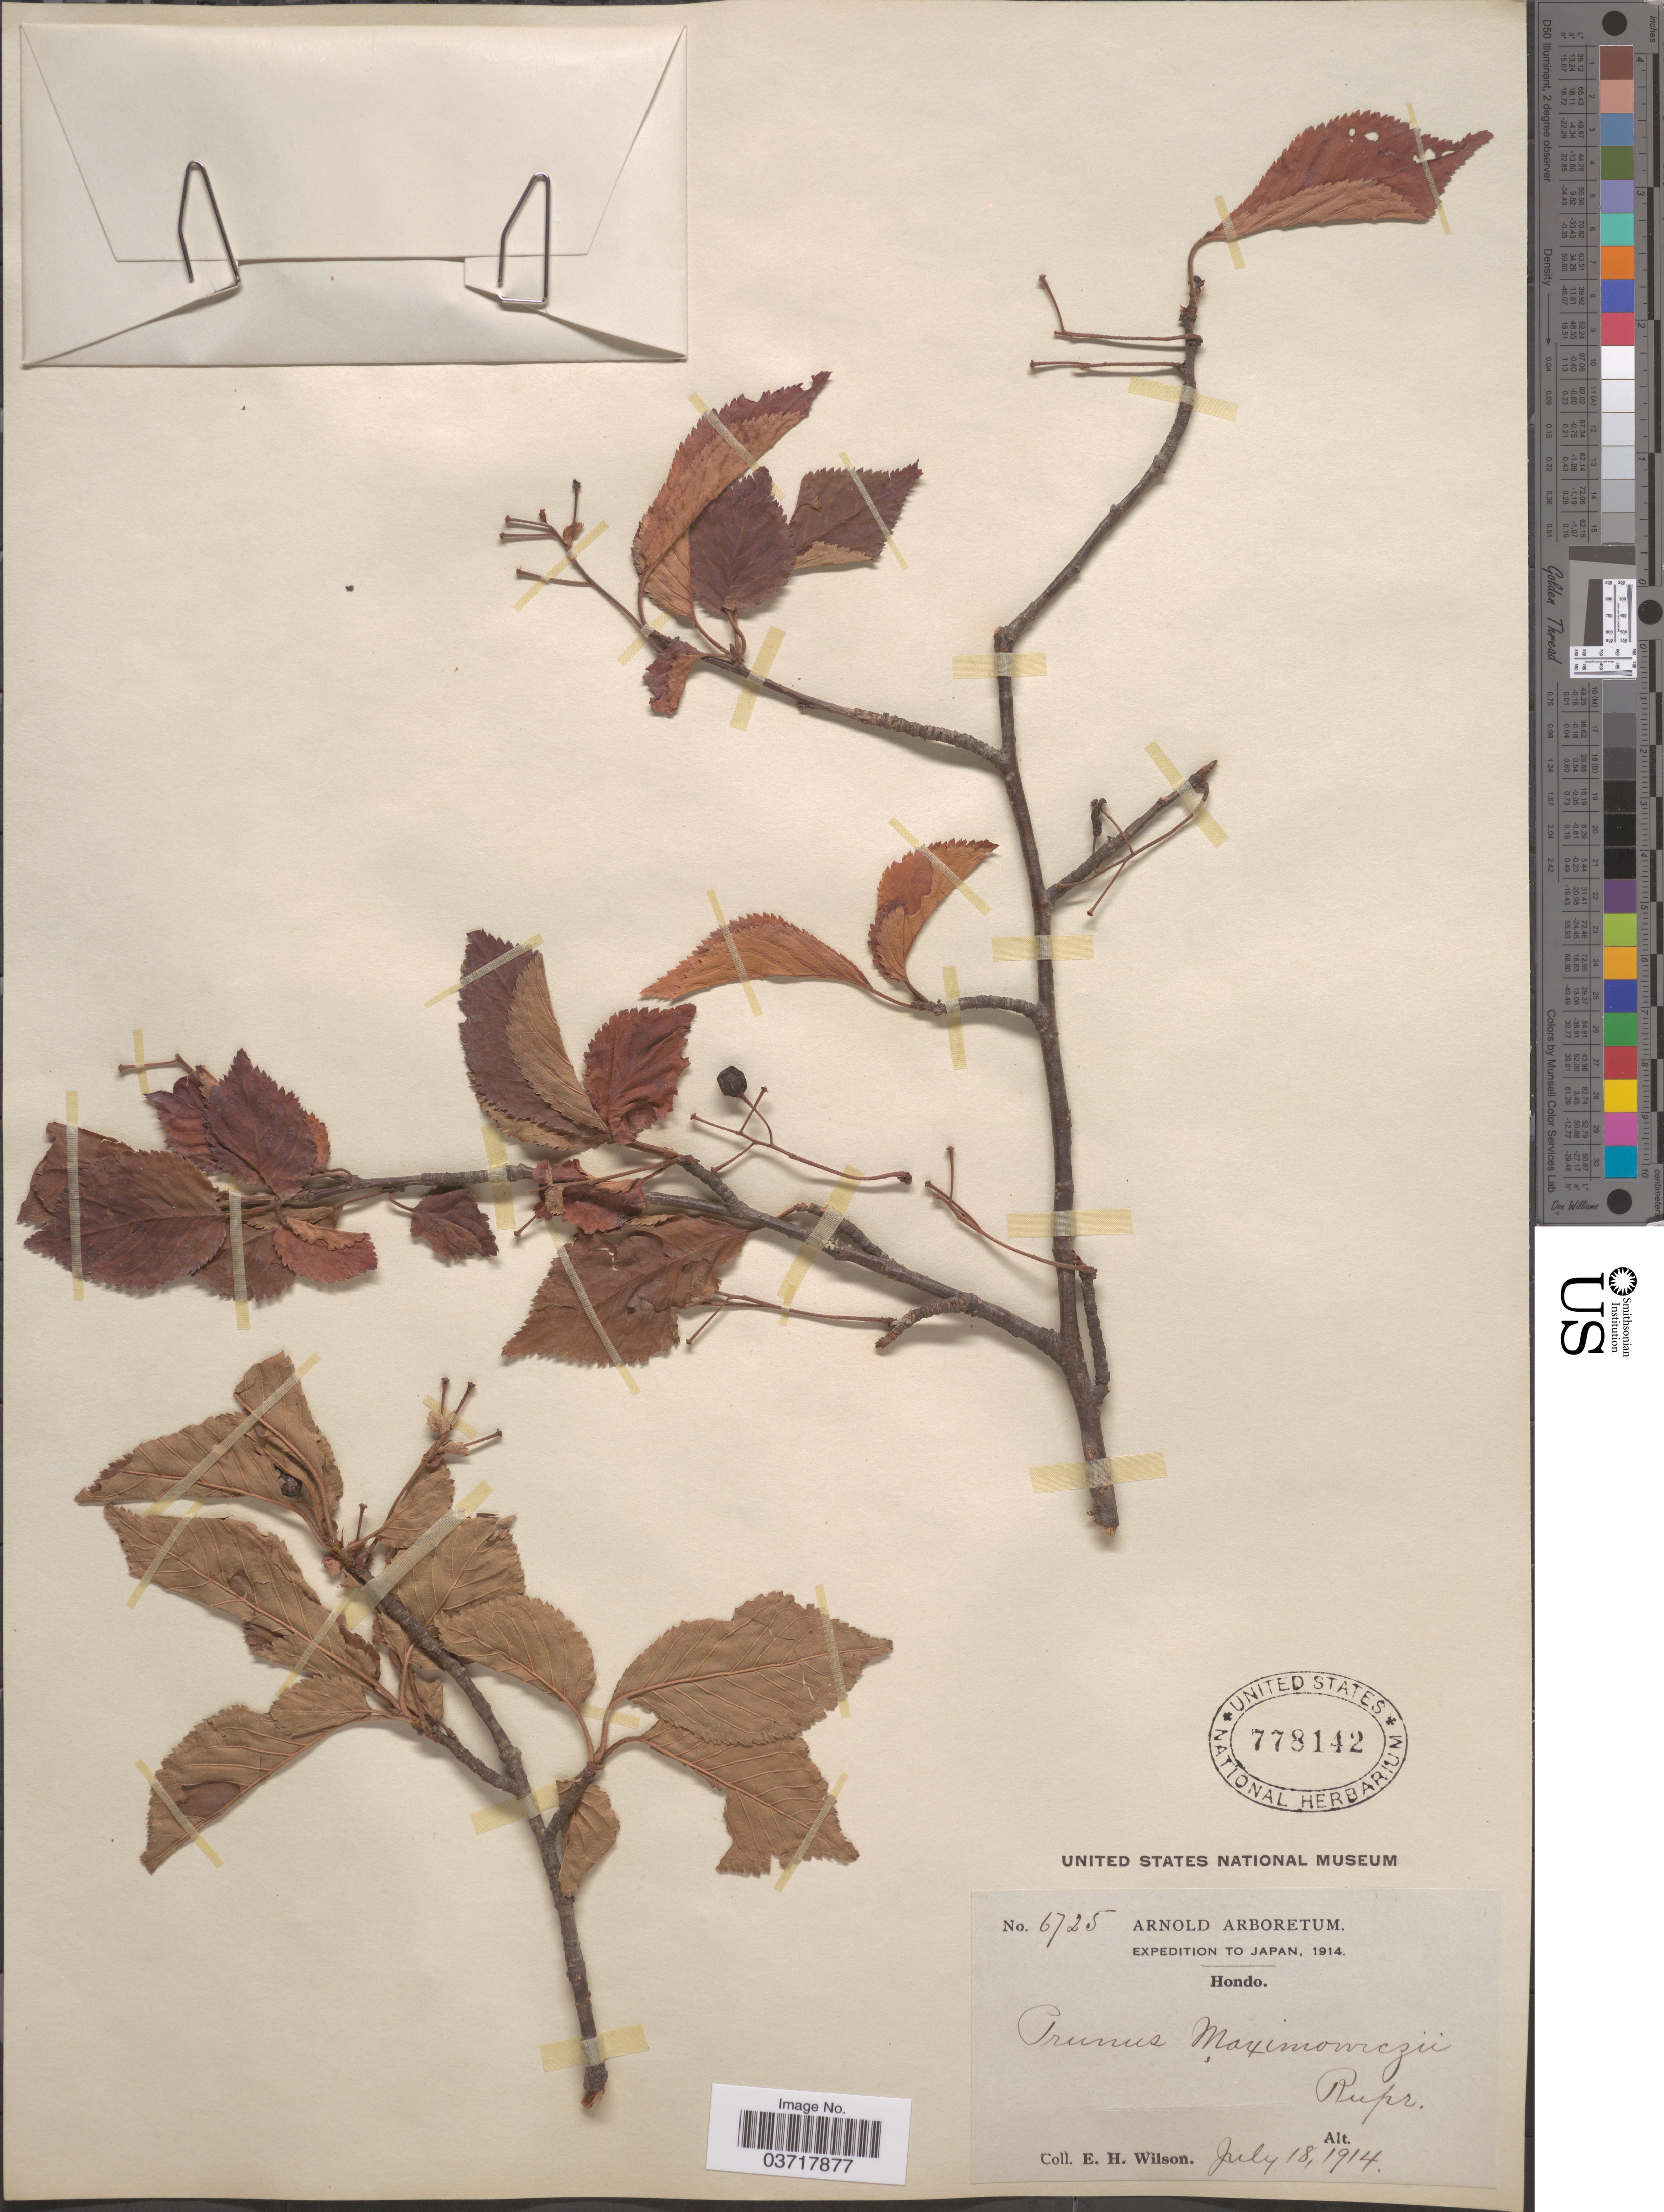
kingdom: Plantae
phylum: Tracheophyta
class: Magnoliopsida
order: Rosales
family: Rosaceae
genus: Prunus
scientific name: Prunus maximowiczii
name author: Rupr.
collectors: E. Wilson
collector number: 6725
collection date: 1914-07-18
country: Japan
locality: Hondo.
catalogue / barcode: US 778142